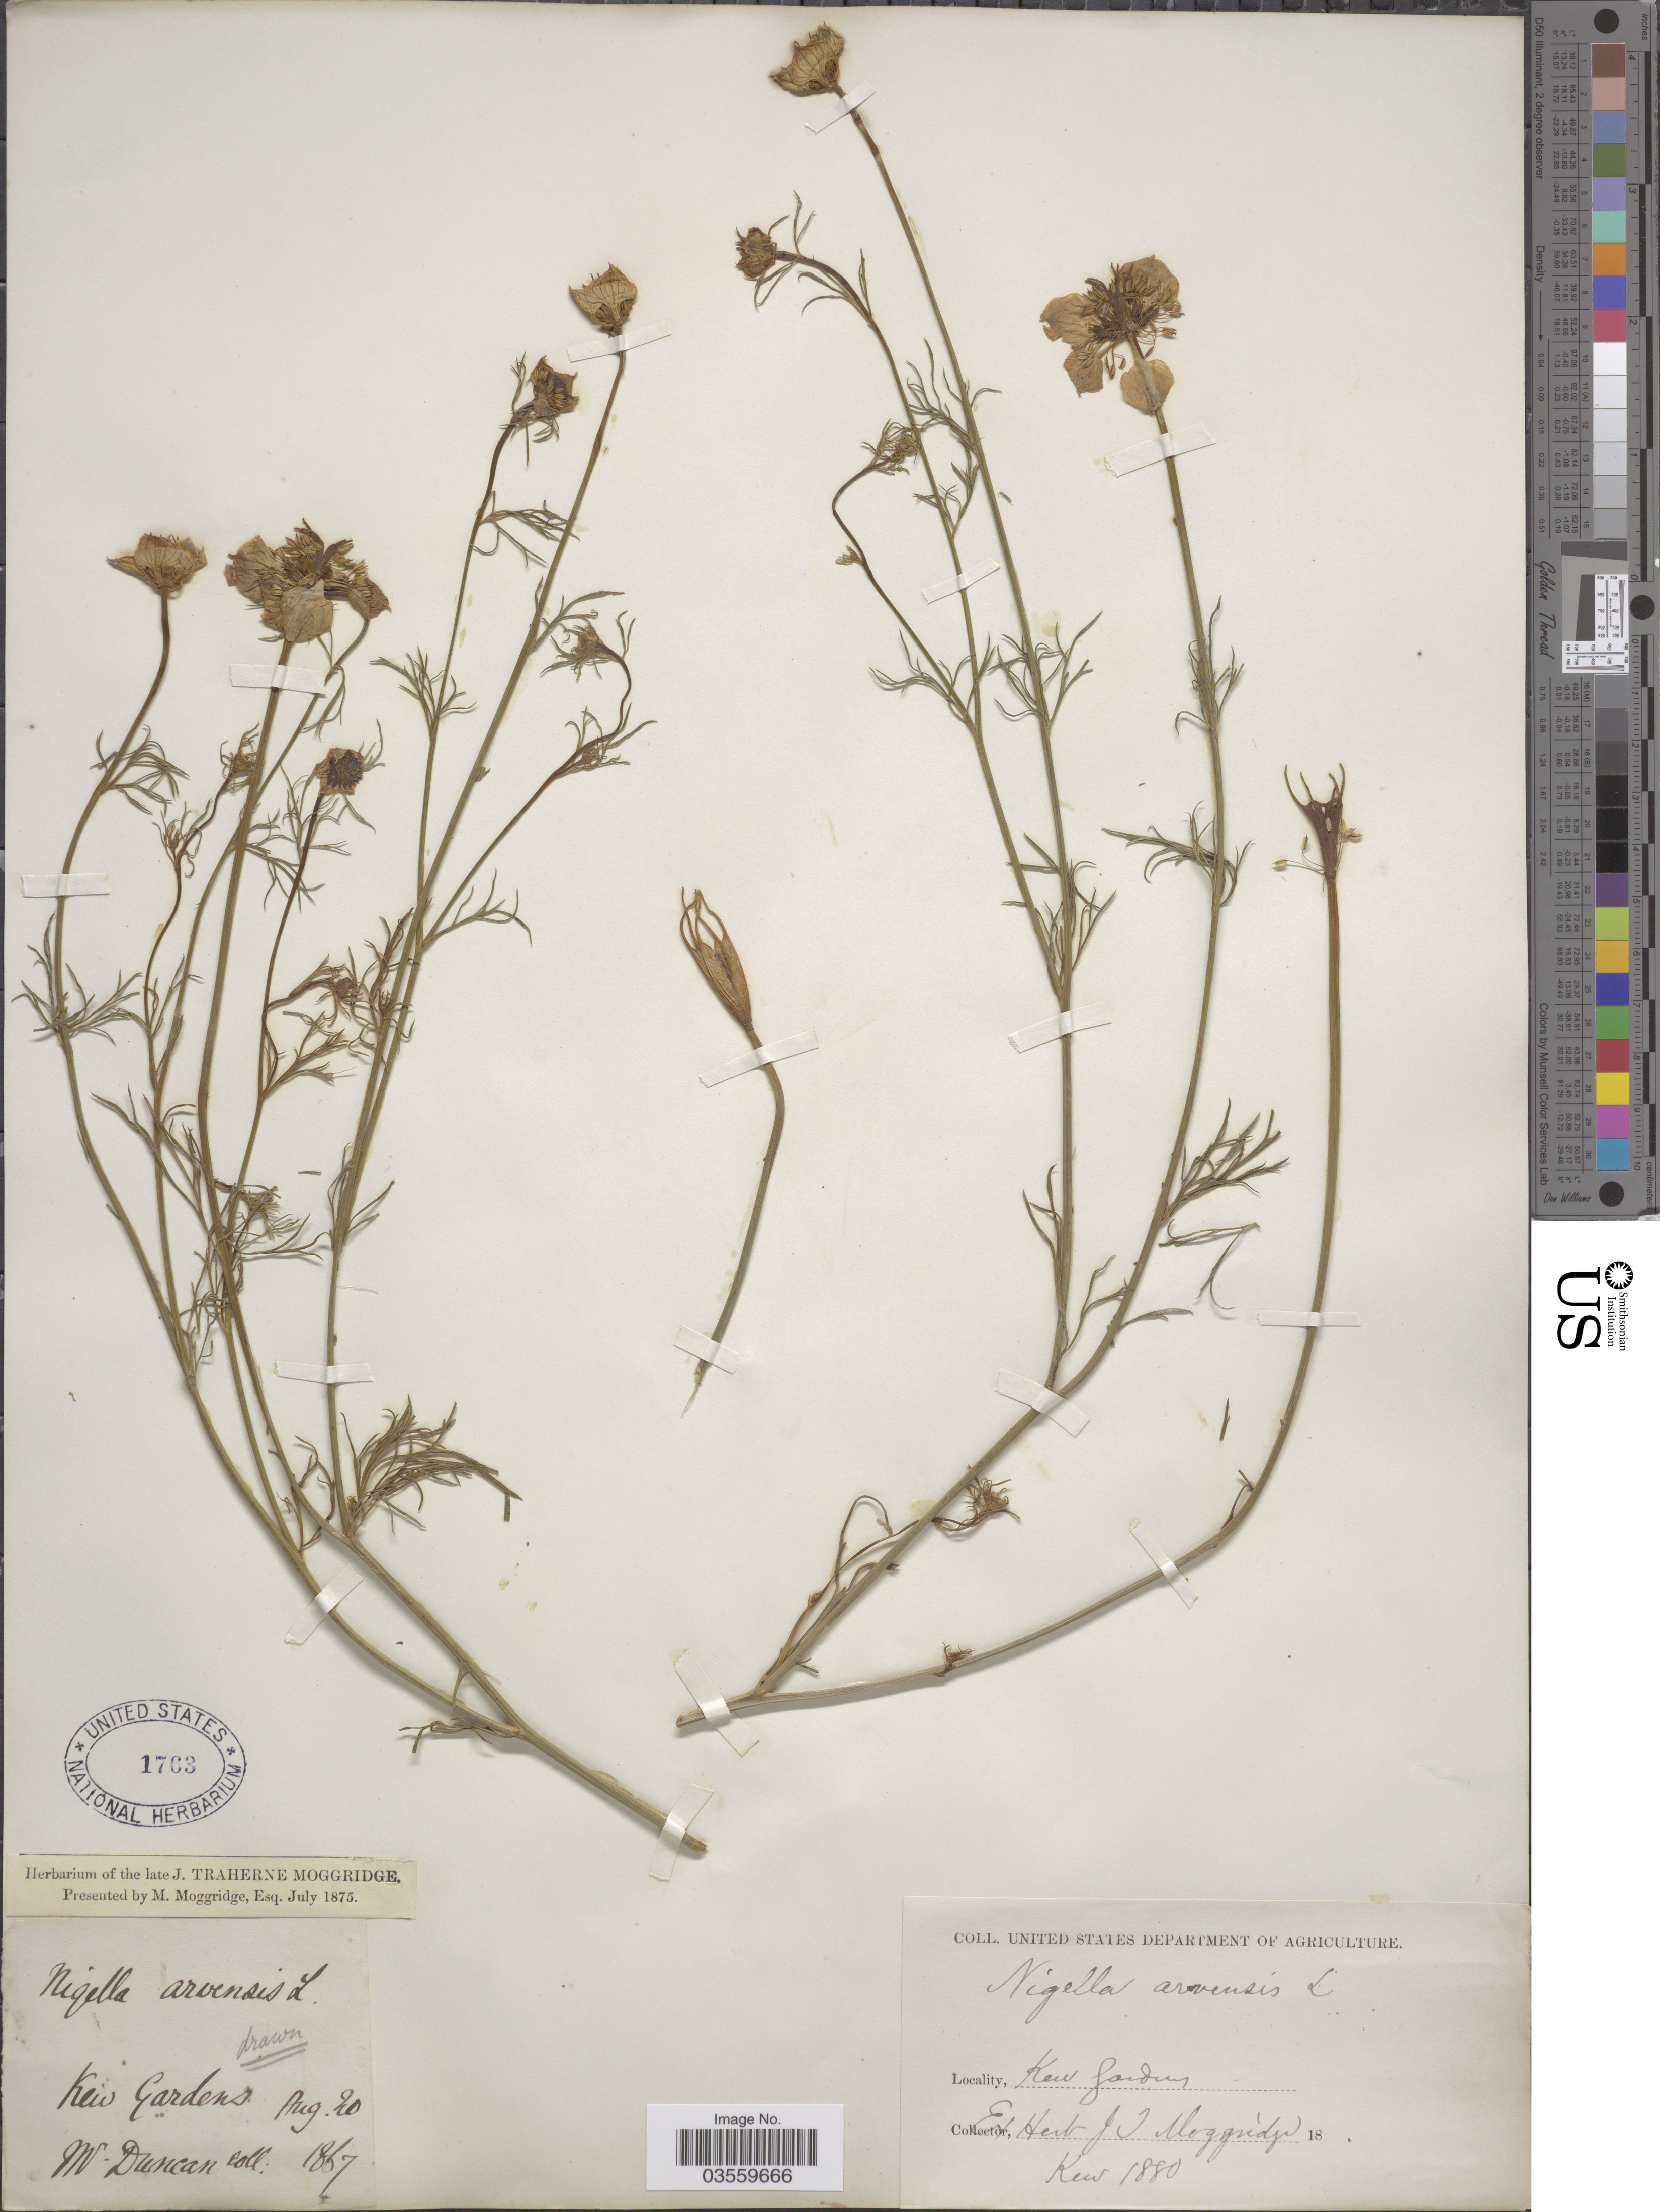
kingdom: Plantae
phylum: Tracheophyta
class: Magnoliopsida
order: Ranunculales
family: Ranunculaceae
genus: Nigella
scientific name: Nigella arvensis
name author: L.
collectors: M. Duncan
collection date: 1867-08-20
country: United Kingdom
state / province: England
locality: Kew Gardens.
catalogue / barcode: US 1763